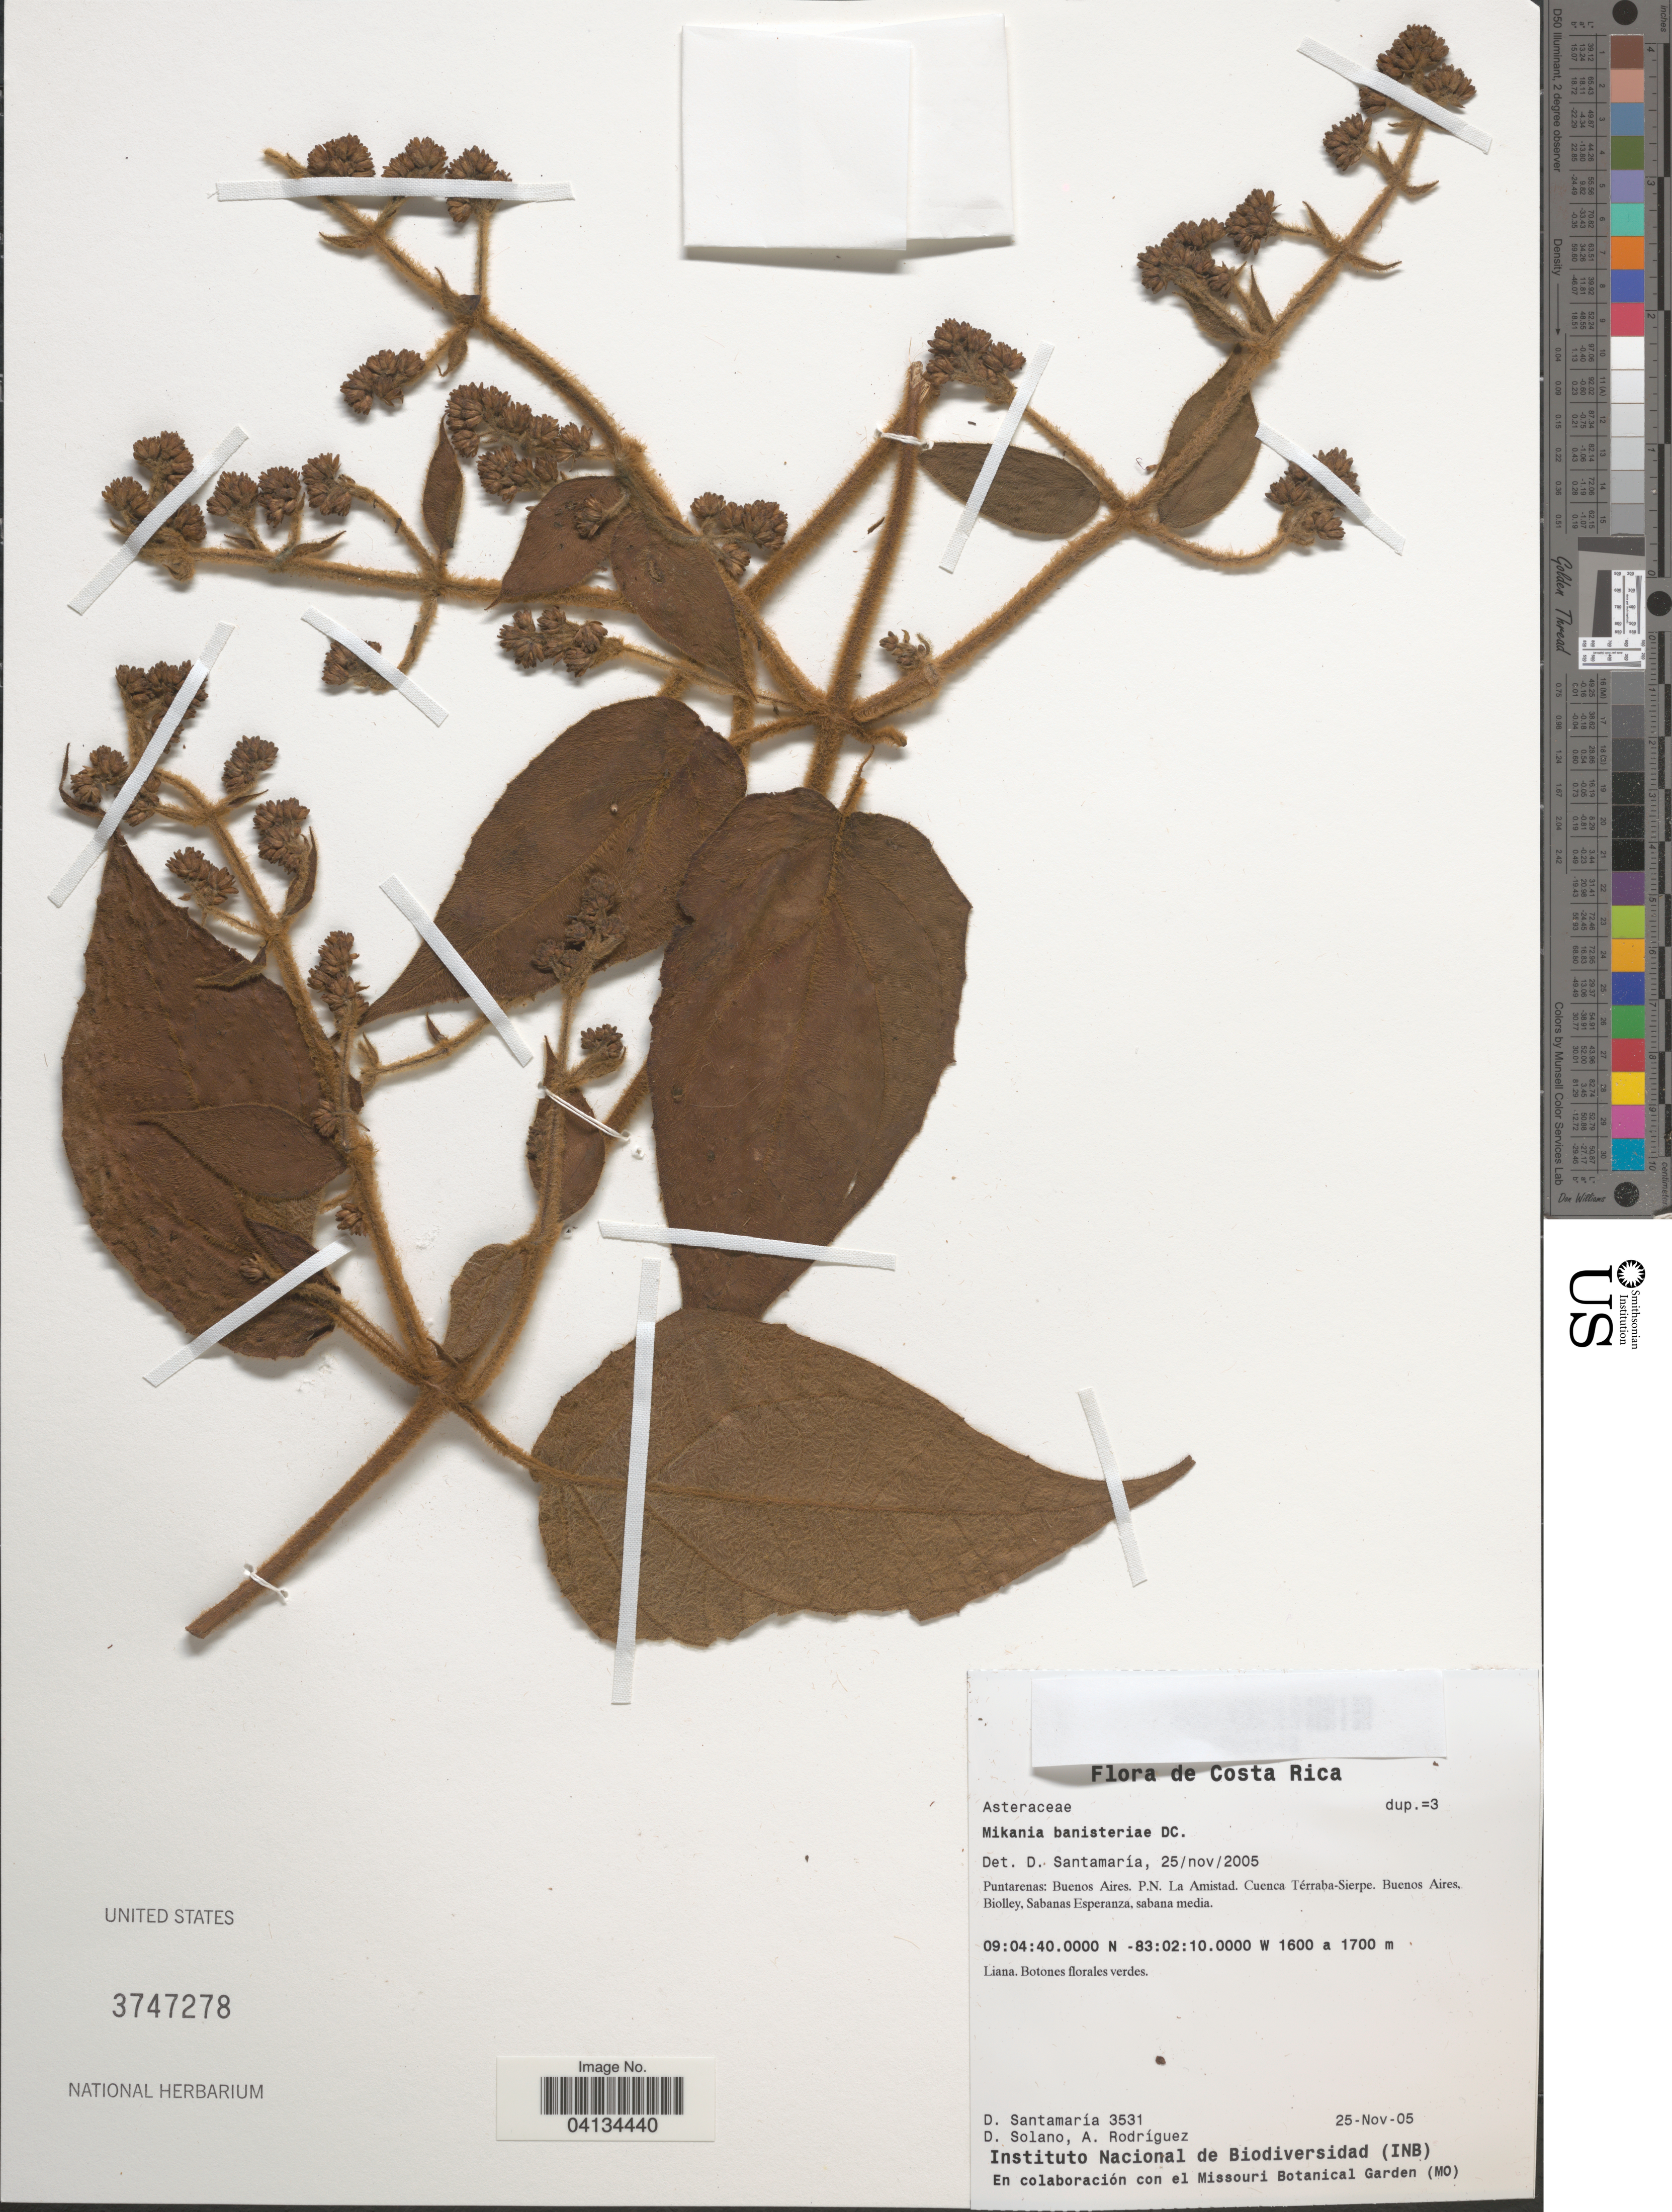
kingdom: Plantae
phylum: Tracheophyta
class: Magnoliopsida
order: Asterales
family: Asteraceae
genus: Mikania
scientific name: Mikania banisteriae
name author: DC.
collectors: D. Santamaria, D. Solano & A. Rodríguez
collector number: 3531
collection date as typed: Transcribed d/m/y: 25/11/5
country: Costa Rica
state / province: Puntarenas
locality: Buenos Aires. P.N. La Amistad. Cuenca Térraba-Sierpe. Buenos Aires, Biolley, Sabanas Esperanza, sabana media.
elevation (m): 1600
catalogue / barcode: US 3747278